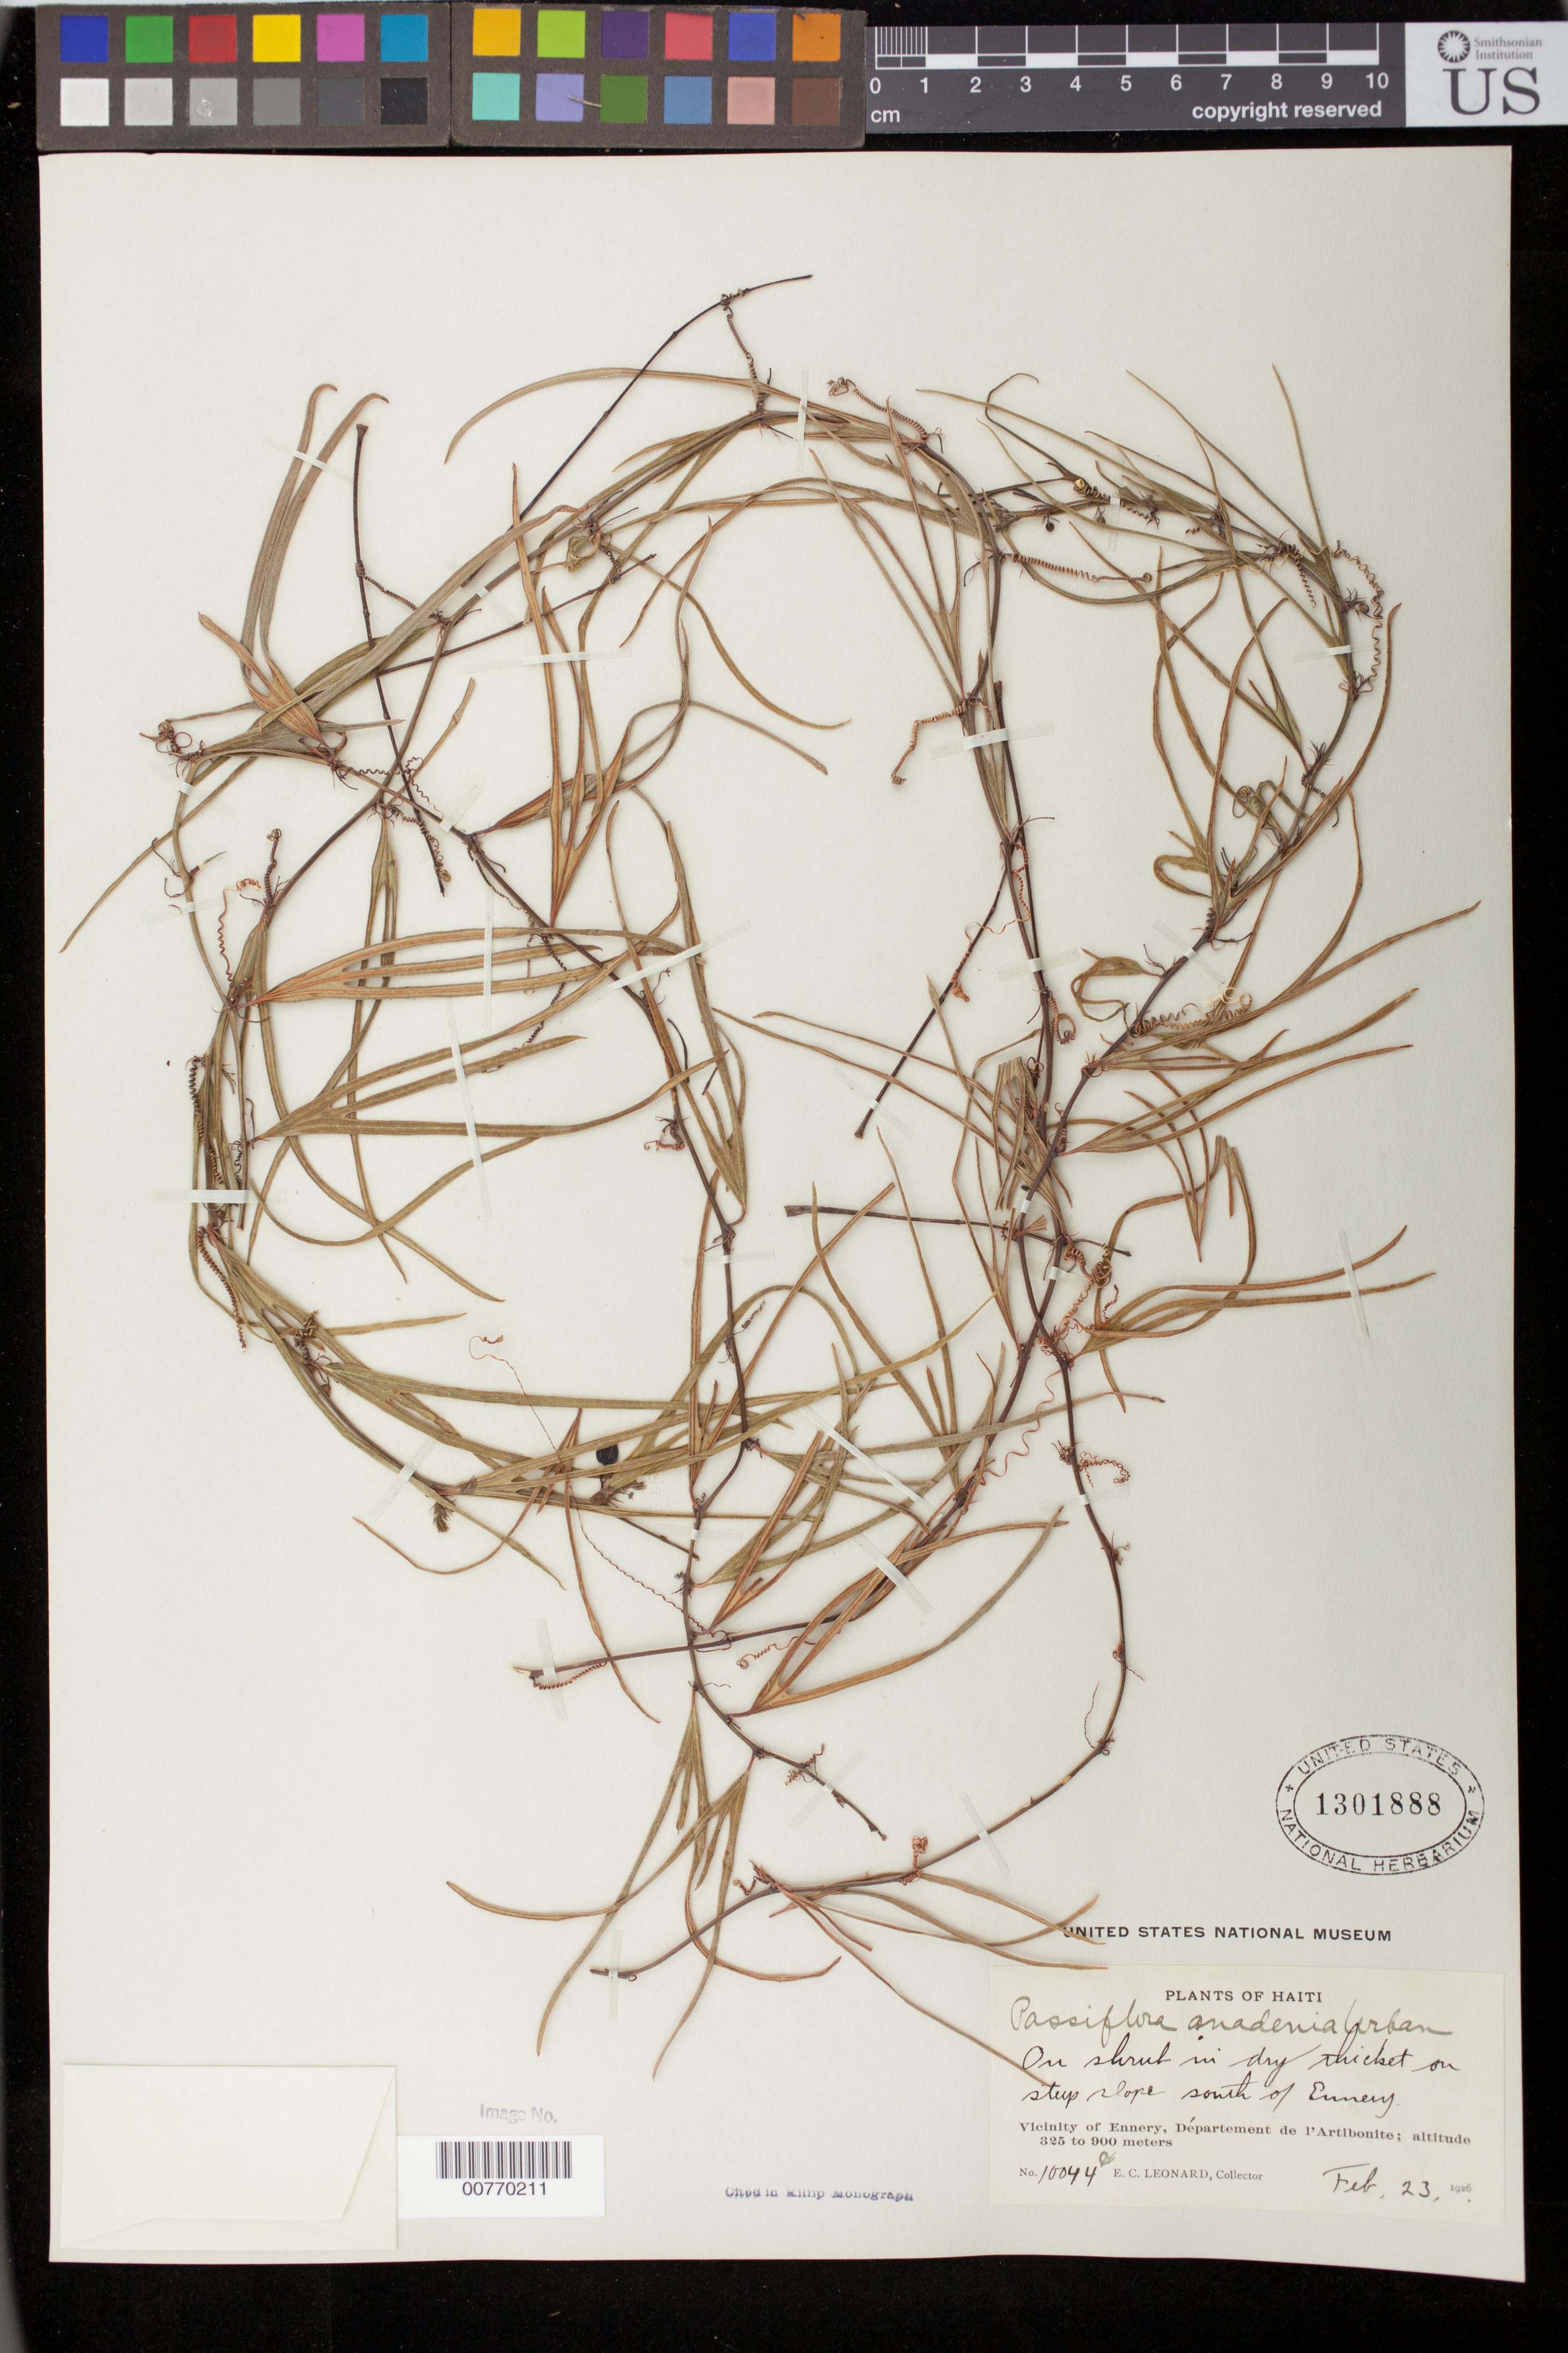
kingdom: Plantae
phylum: Tracheophyta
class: Magnoliopsida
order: Malpighiales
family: Passifloraceae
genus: Passiflora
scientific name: Passiflora anadenia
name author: Urb.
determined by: Killip, Ellsworth P.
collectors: E. C. Leonard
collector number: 10044a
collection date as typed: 23 Feb 1926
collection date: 1926-02-23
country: Haiti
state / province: Artibonite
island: Hispaniola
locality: Vicinity of Ennery, steep slope south of Ennery.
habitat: Dry thicket.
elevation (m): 325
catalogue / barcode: US 1301888